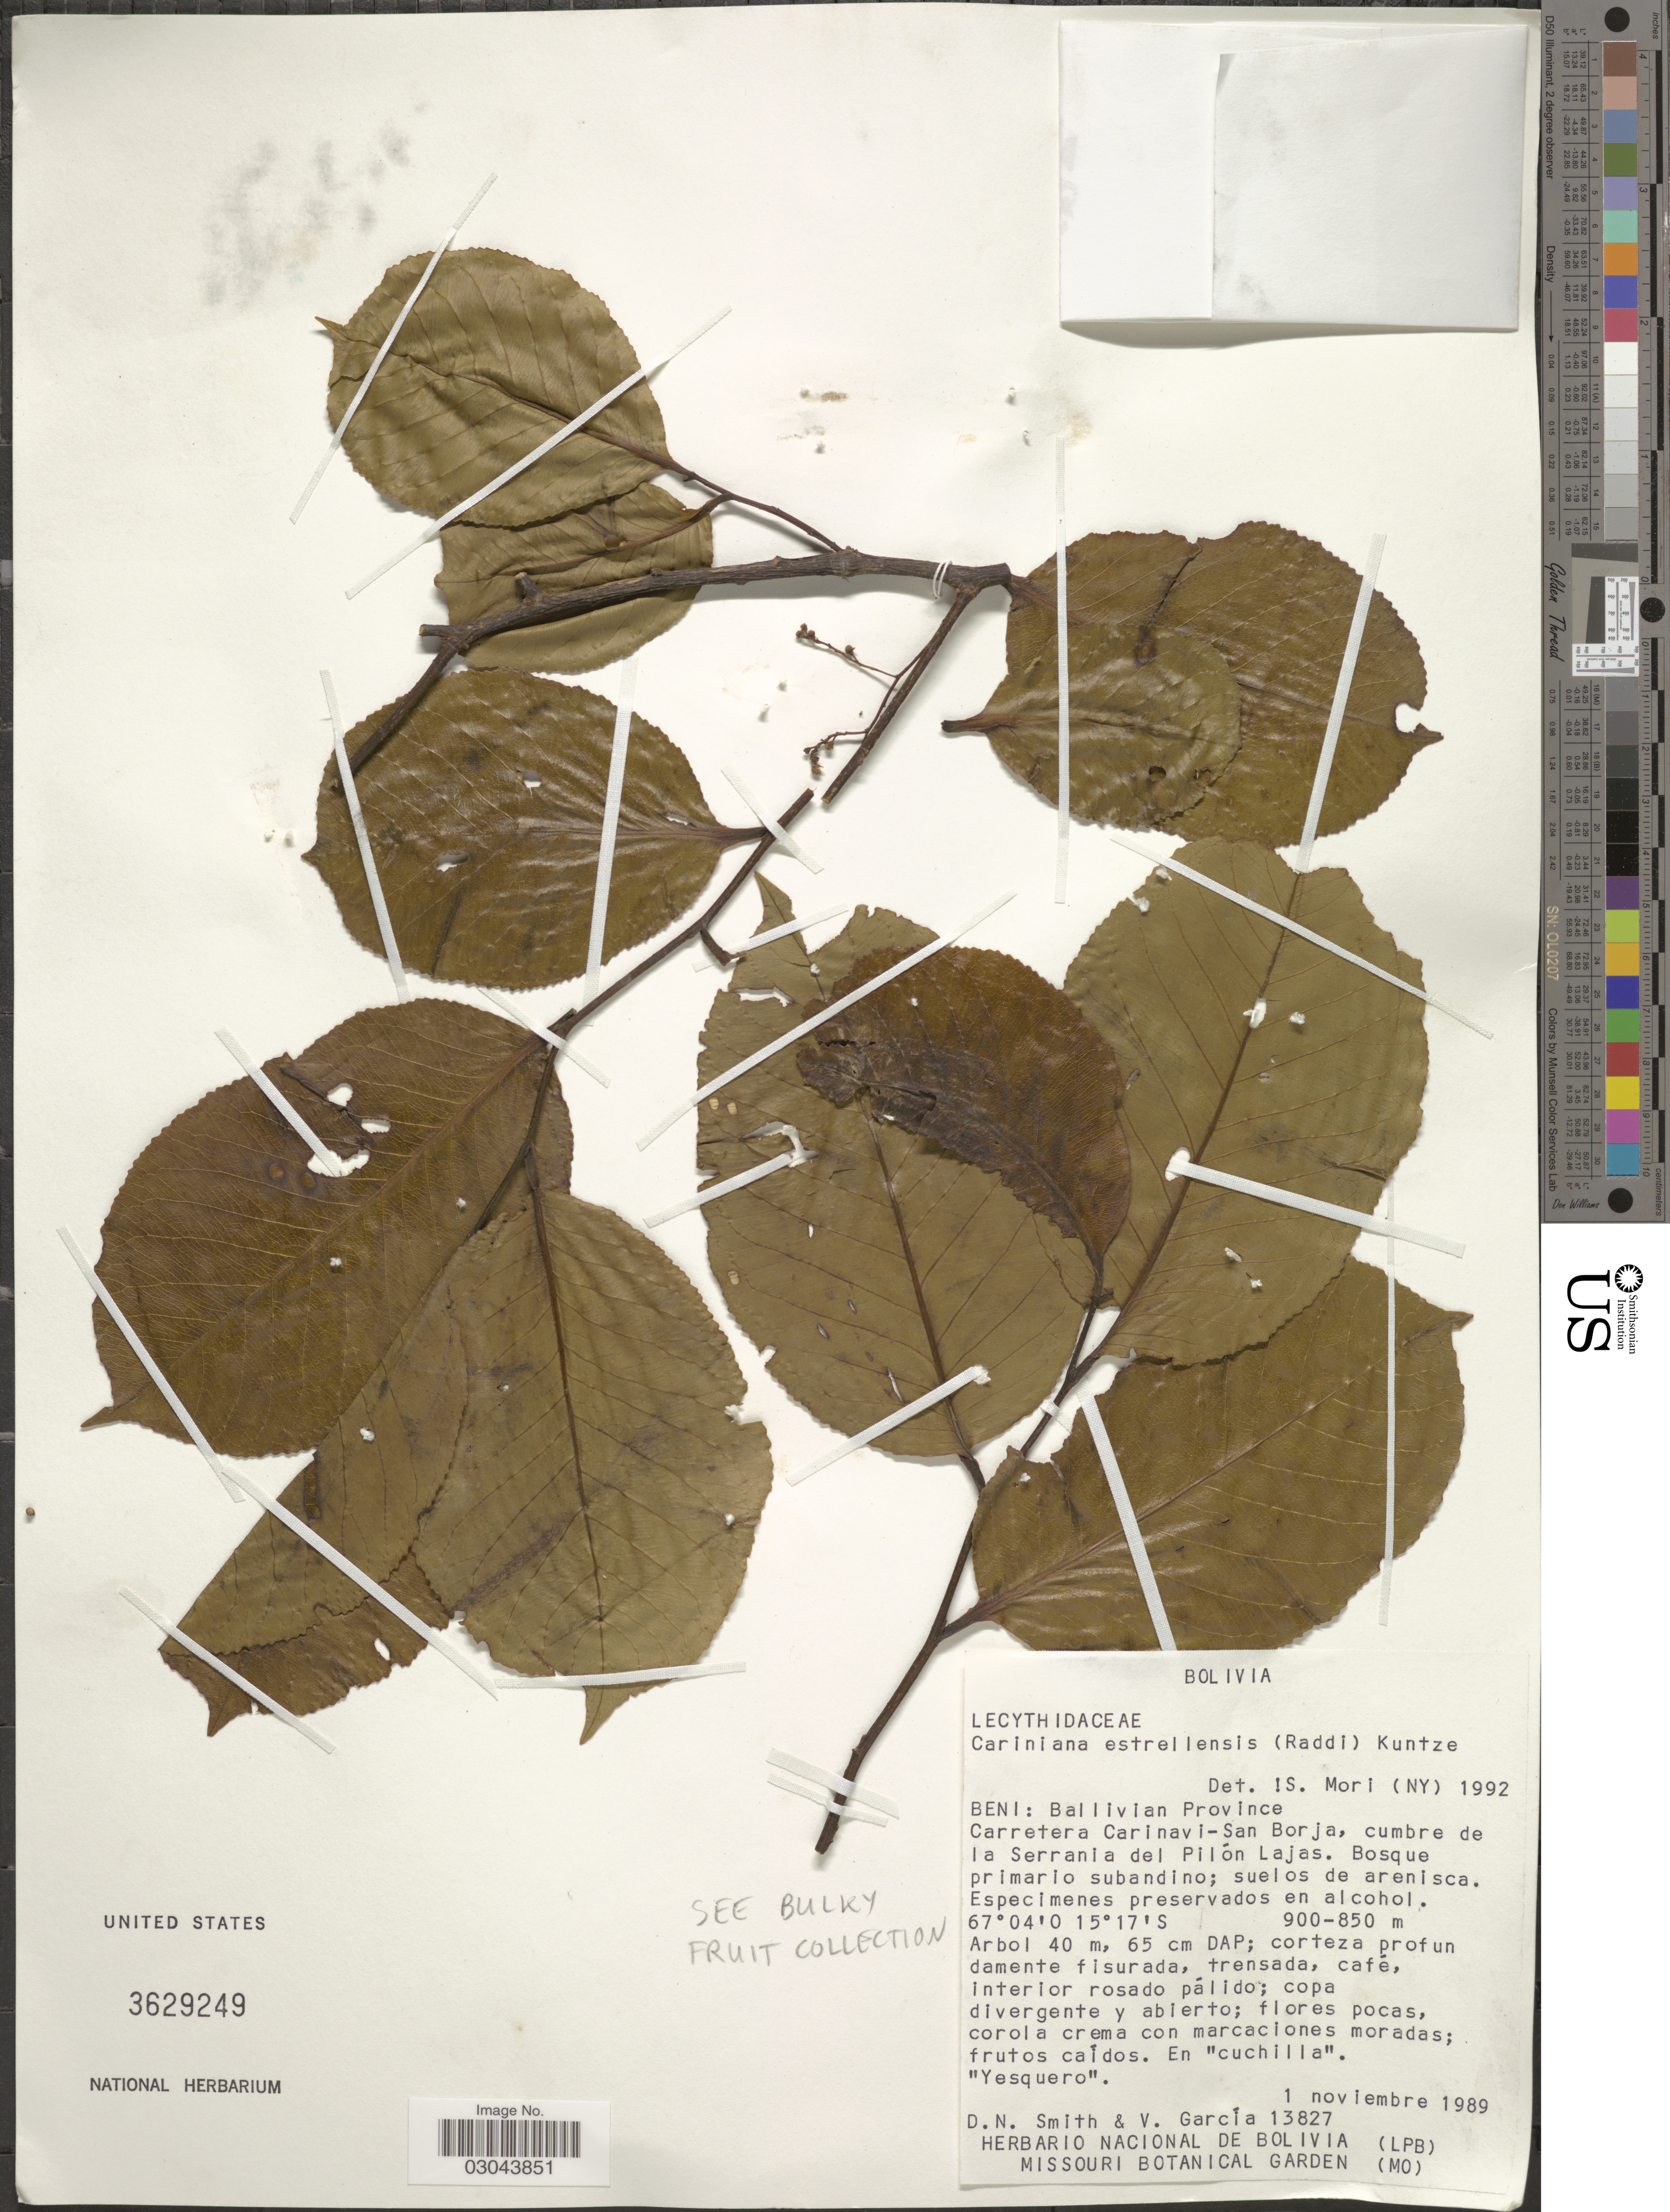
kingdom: Plantae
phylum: Tracheophyta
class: Magnoliopsida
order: Ericales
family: Lecythidaceae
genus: Cariniana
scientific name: Cariniana estrellensis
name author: (Raddi) Kuntze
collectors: D. Smith & V. Garcia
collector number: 13827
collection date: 1989-11-01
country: Bolivia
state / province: Beni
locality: Ballivian Province. Carretera Carinavi-San Borja, cumbre de la Serrania del Pilón Lajas.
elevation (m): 850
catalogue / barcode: US 3629249